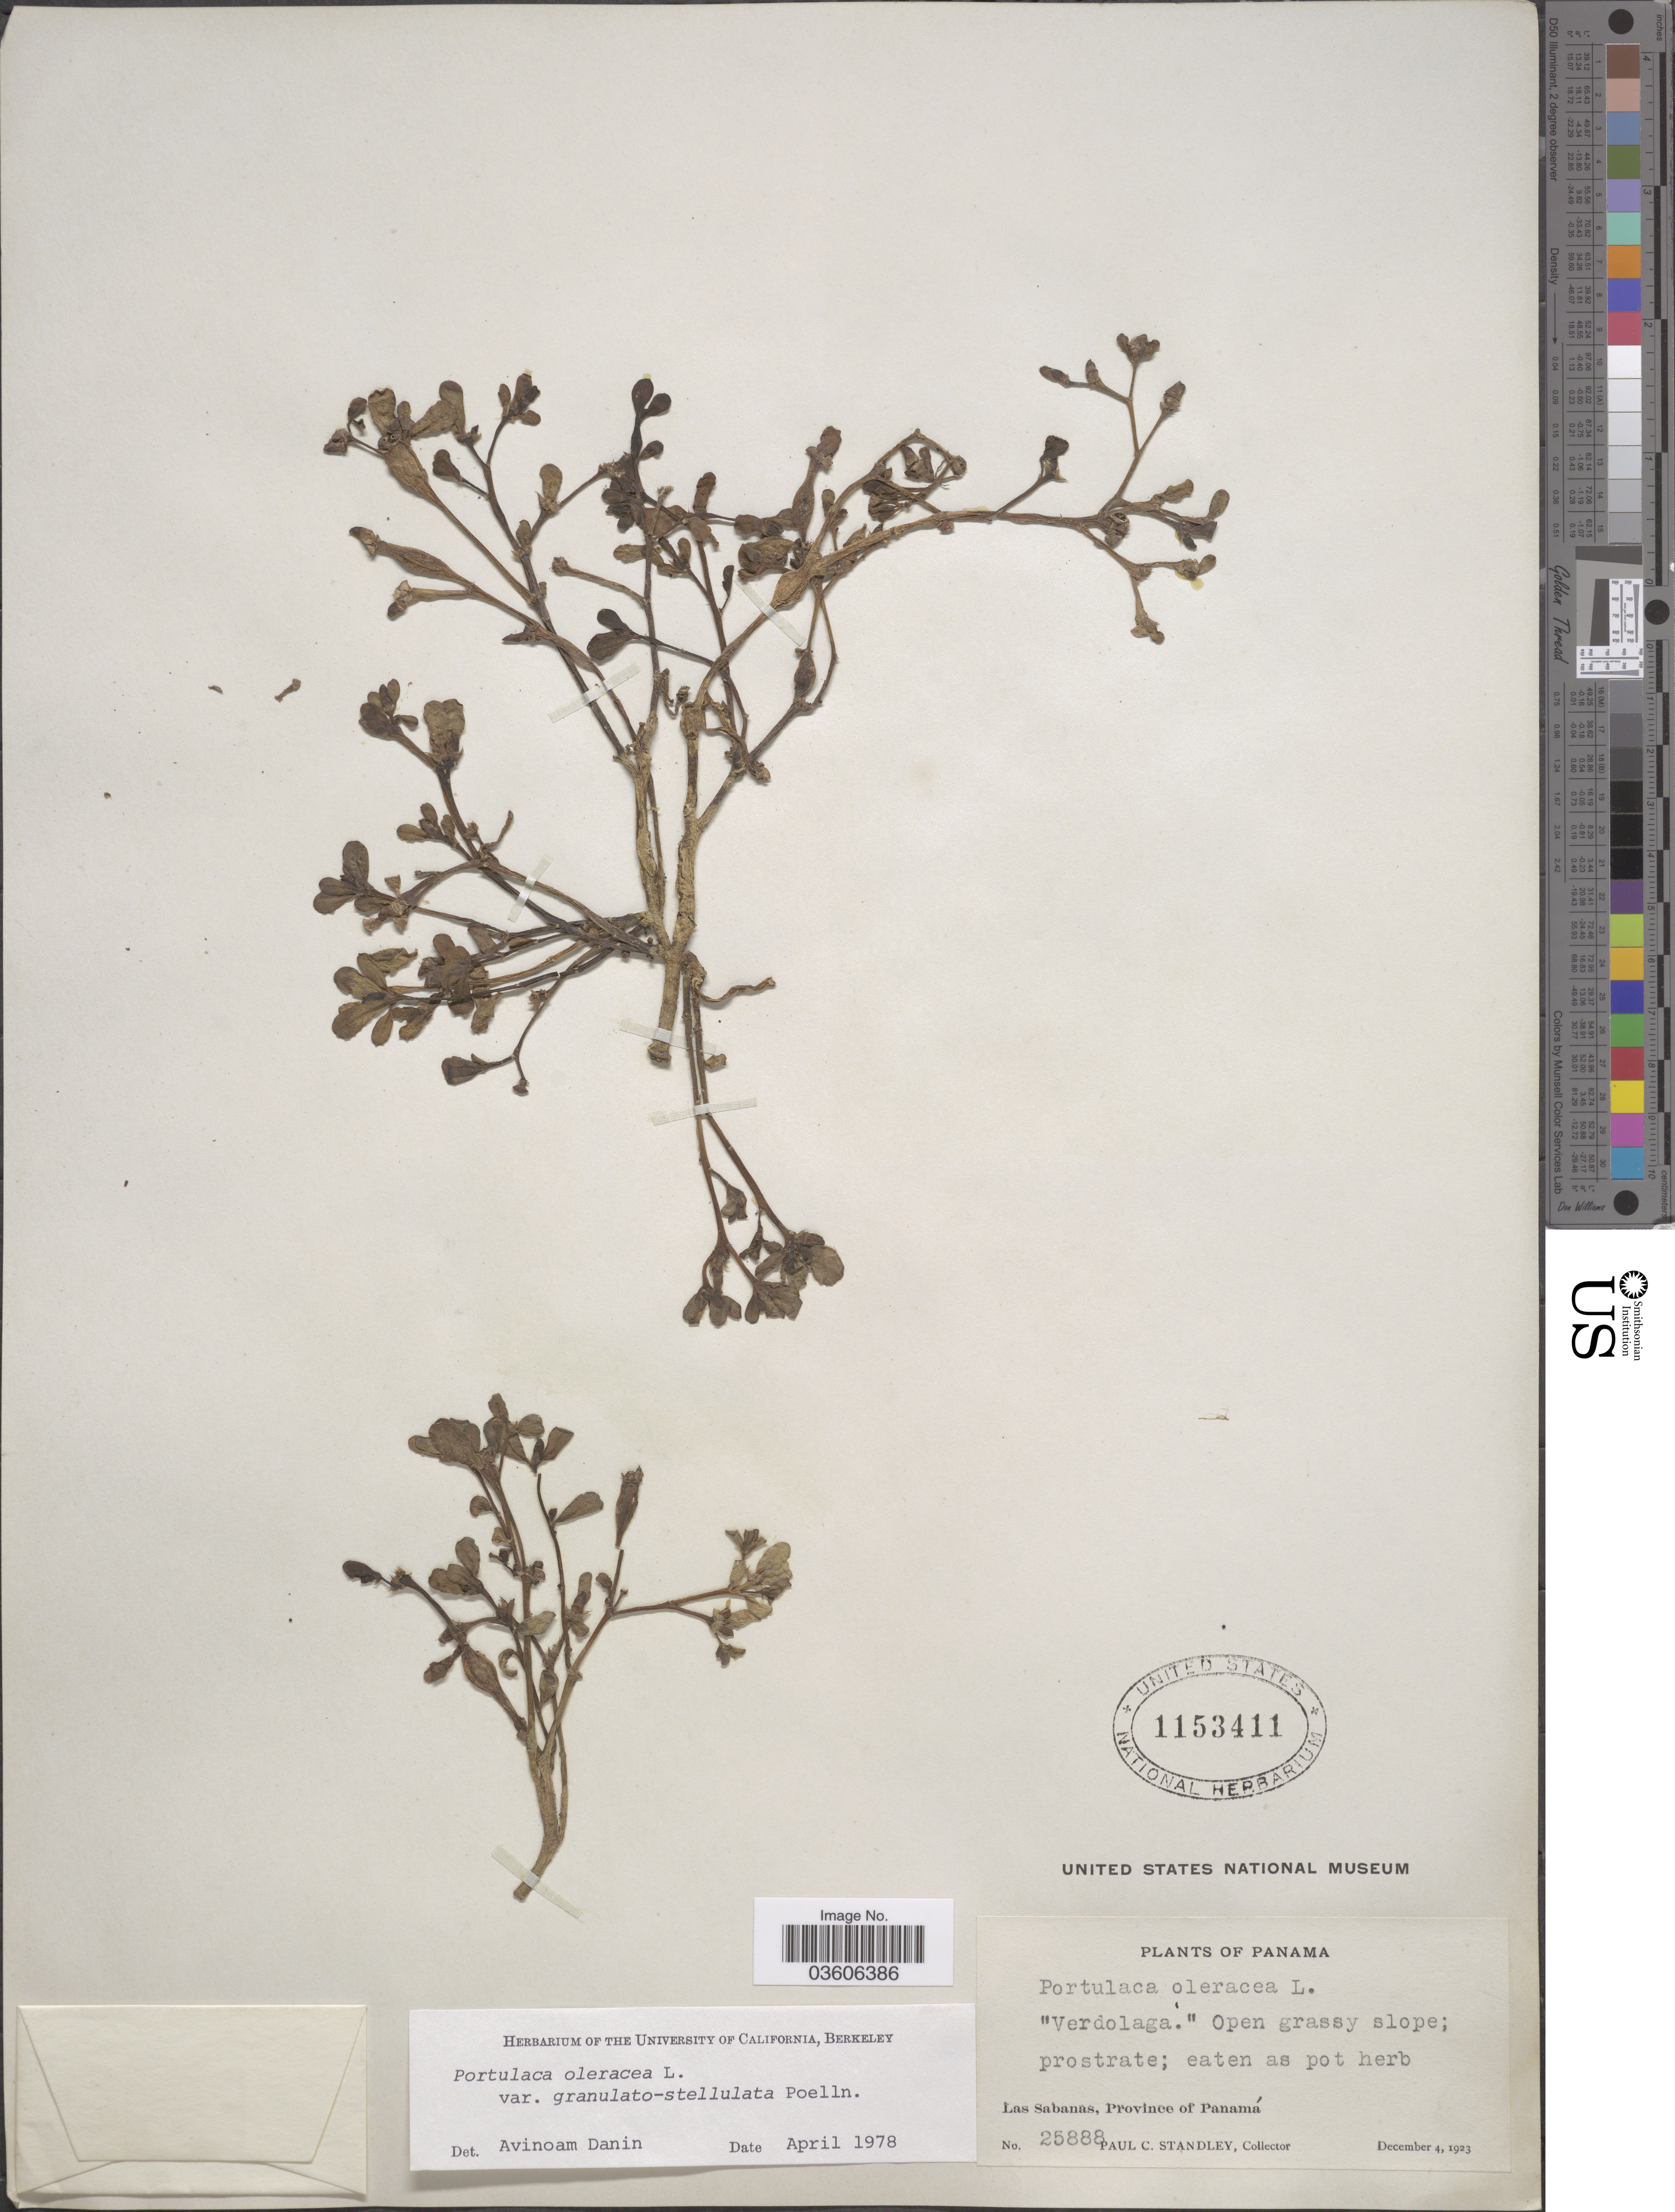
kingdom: Plantae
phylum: Tracheophyta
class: Magnoliopsida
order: Caryophyllales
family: Portulacaceae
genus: Portulaca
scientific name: Portulaca oleracea var. granulatostellulata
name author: Poelln.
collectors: P. C. Standley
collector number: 25888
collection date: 1923-12-04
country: Panama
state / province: Panamá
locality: Las Sabanas.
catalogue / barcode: US 1153411